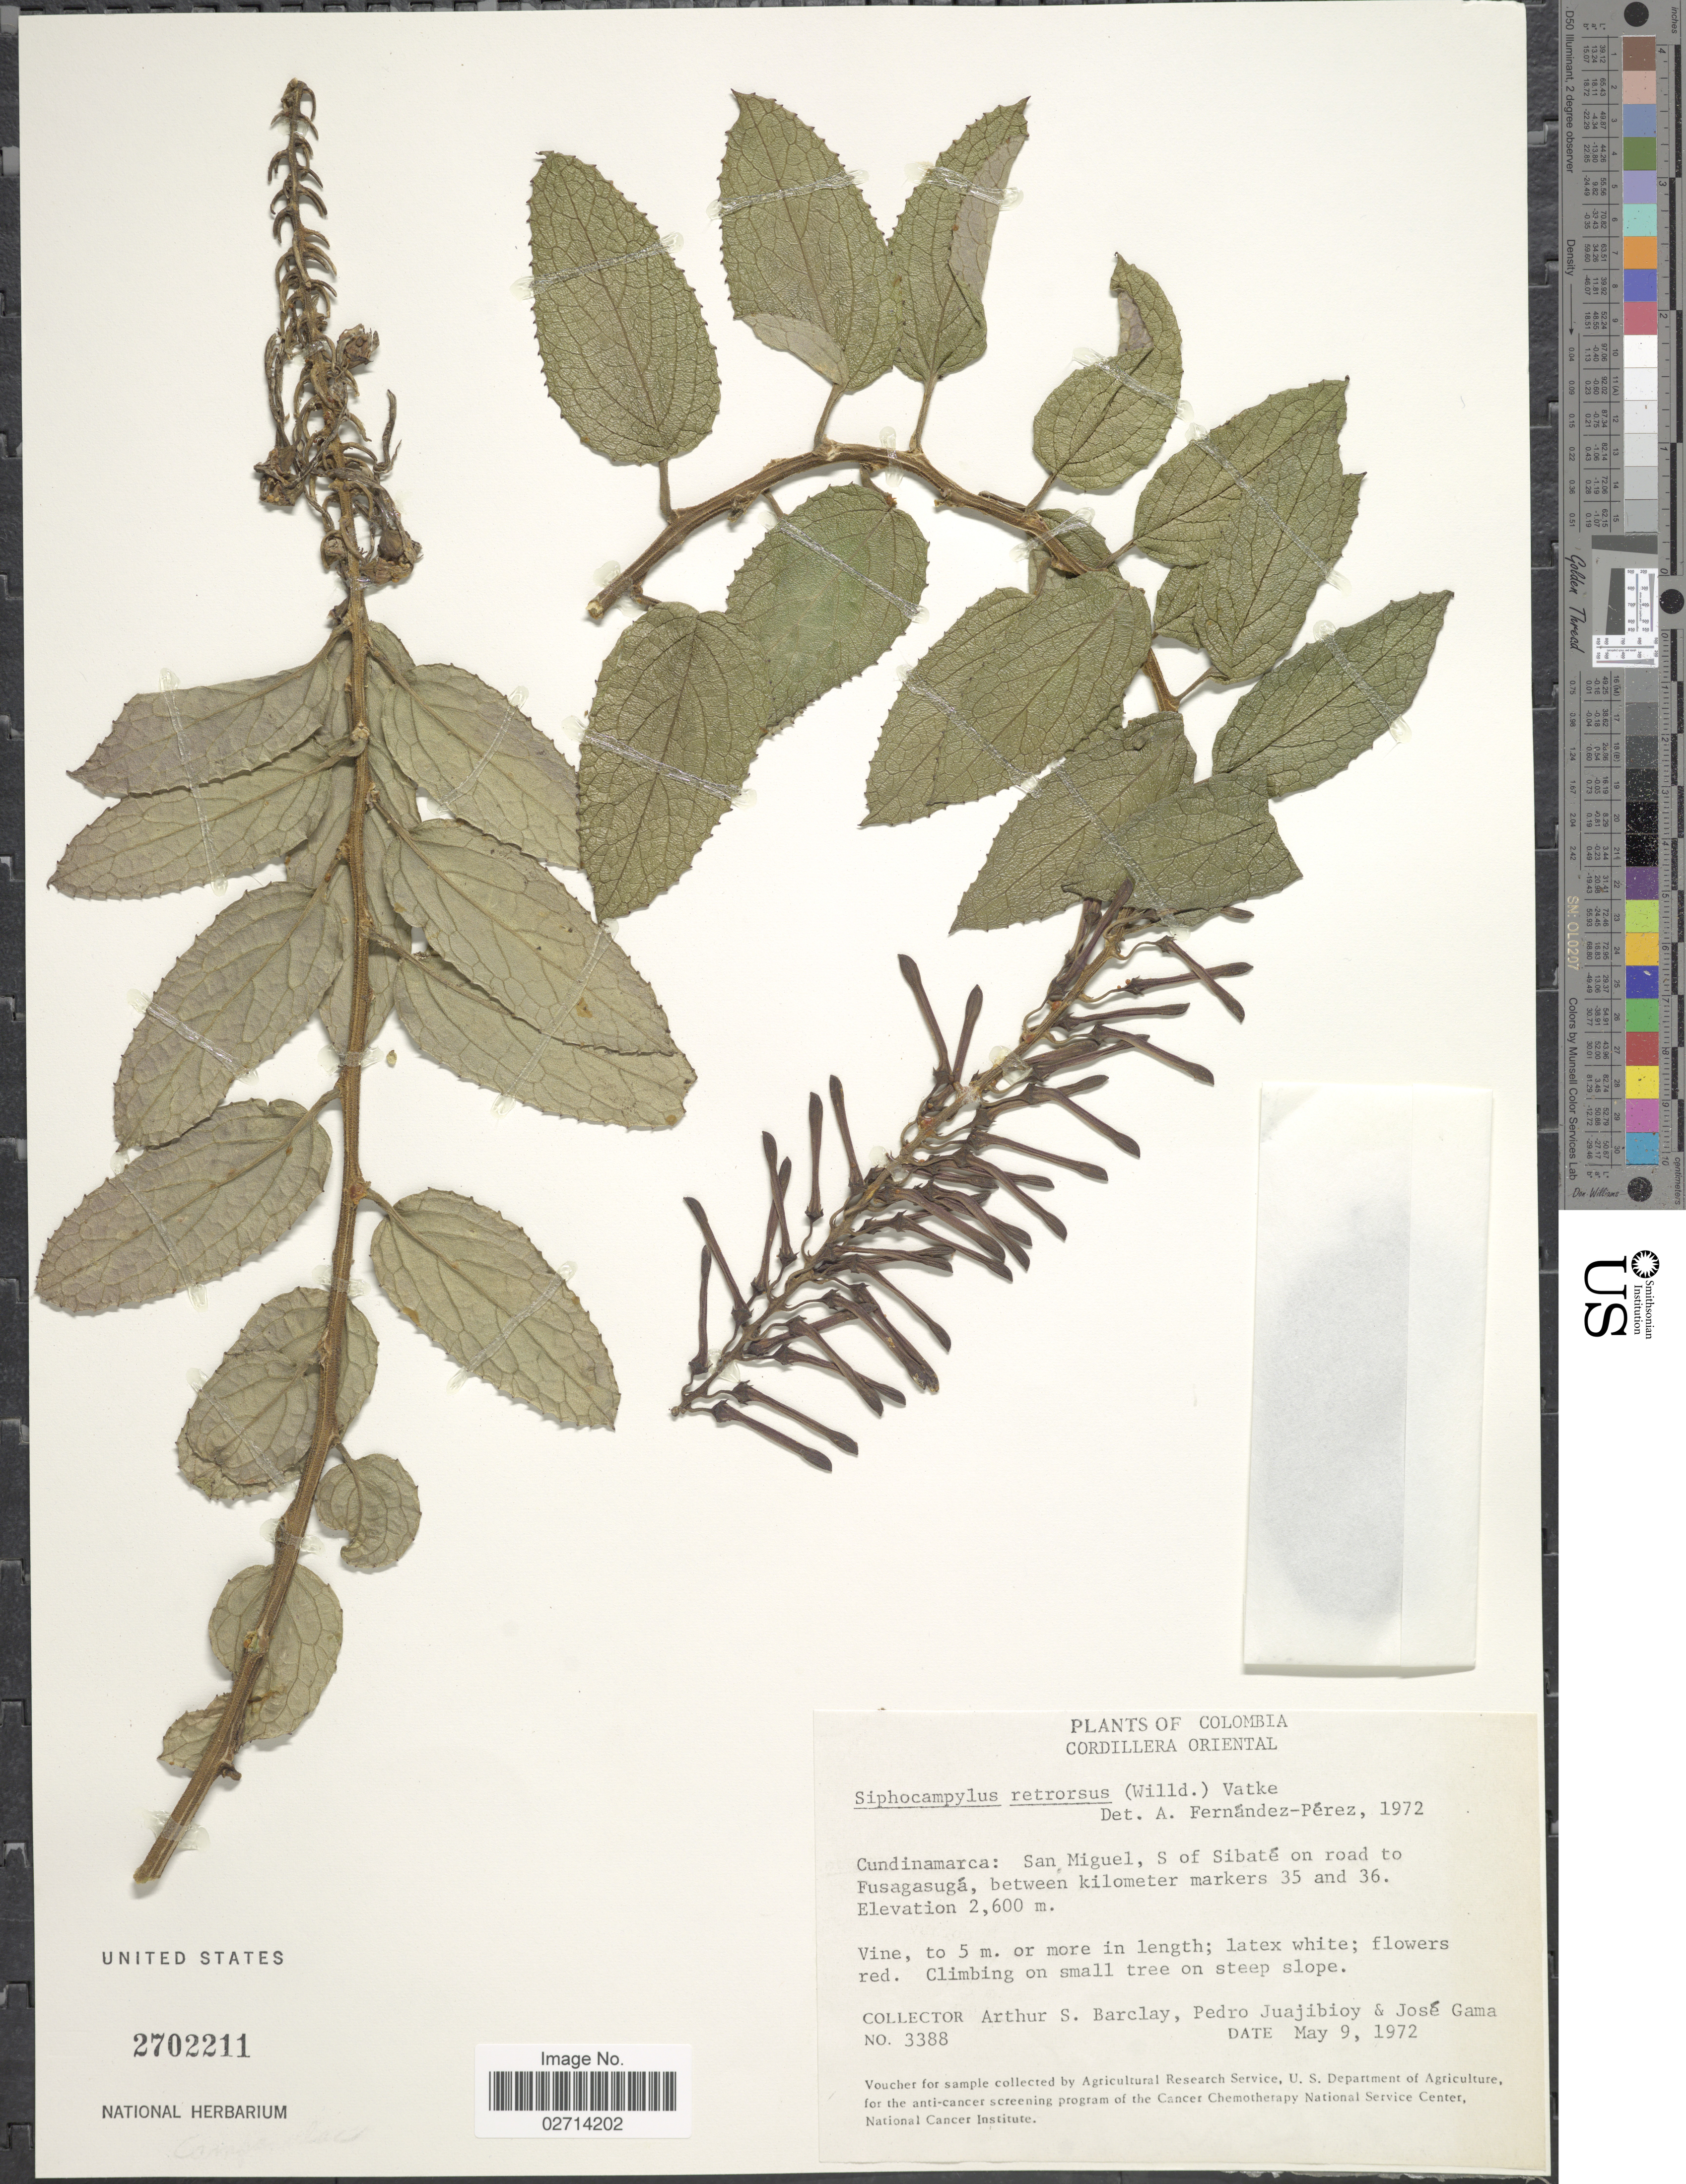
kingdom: Plantae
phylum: Tracheophyta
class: Magnoliopsida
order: Asterales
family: Campanulaceae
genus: Siphocampylus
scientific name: Siphocampylus retrorsus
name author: (Willd. ex Schult.) Vatke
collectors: A. S. Barclay, P. Juajibioy & J. Gama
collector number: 3388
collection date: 1972-05-09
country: Colombia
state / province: Cundinamarca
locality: Cordillera Oriental, San Miguel, S of Sibate on road to Fusagasuga, between kilometer marker 35 and 36, on steep slope.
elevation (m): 2600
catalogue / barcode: US 2702211